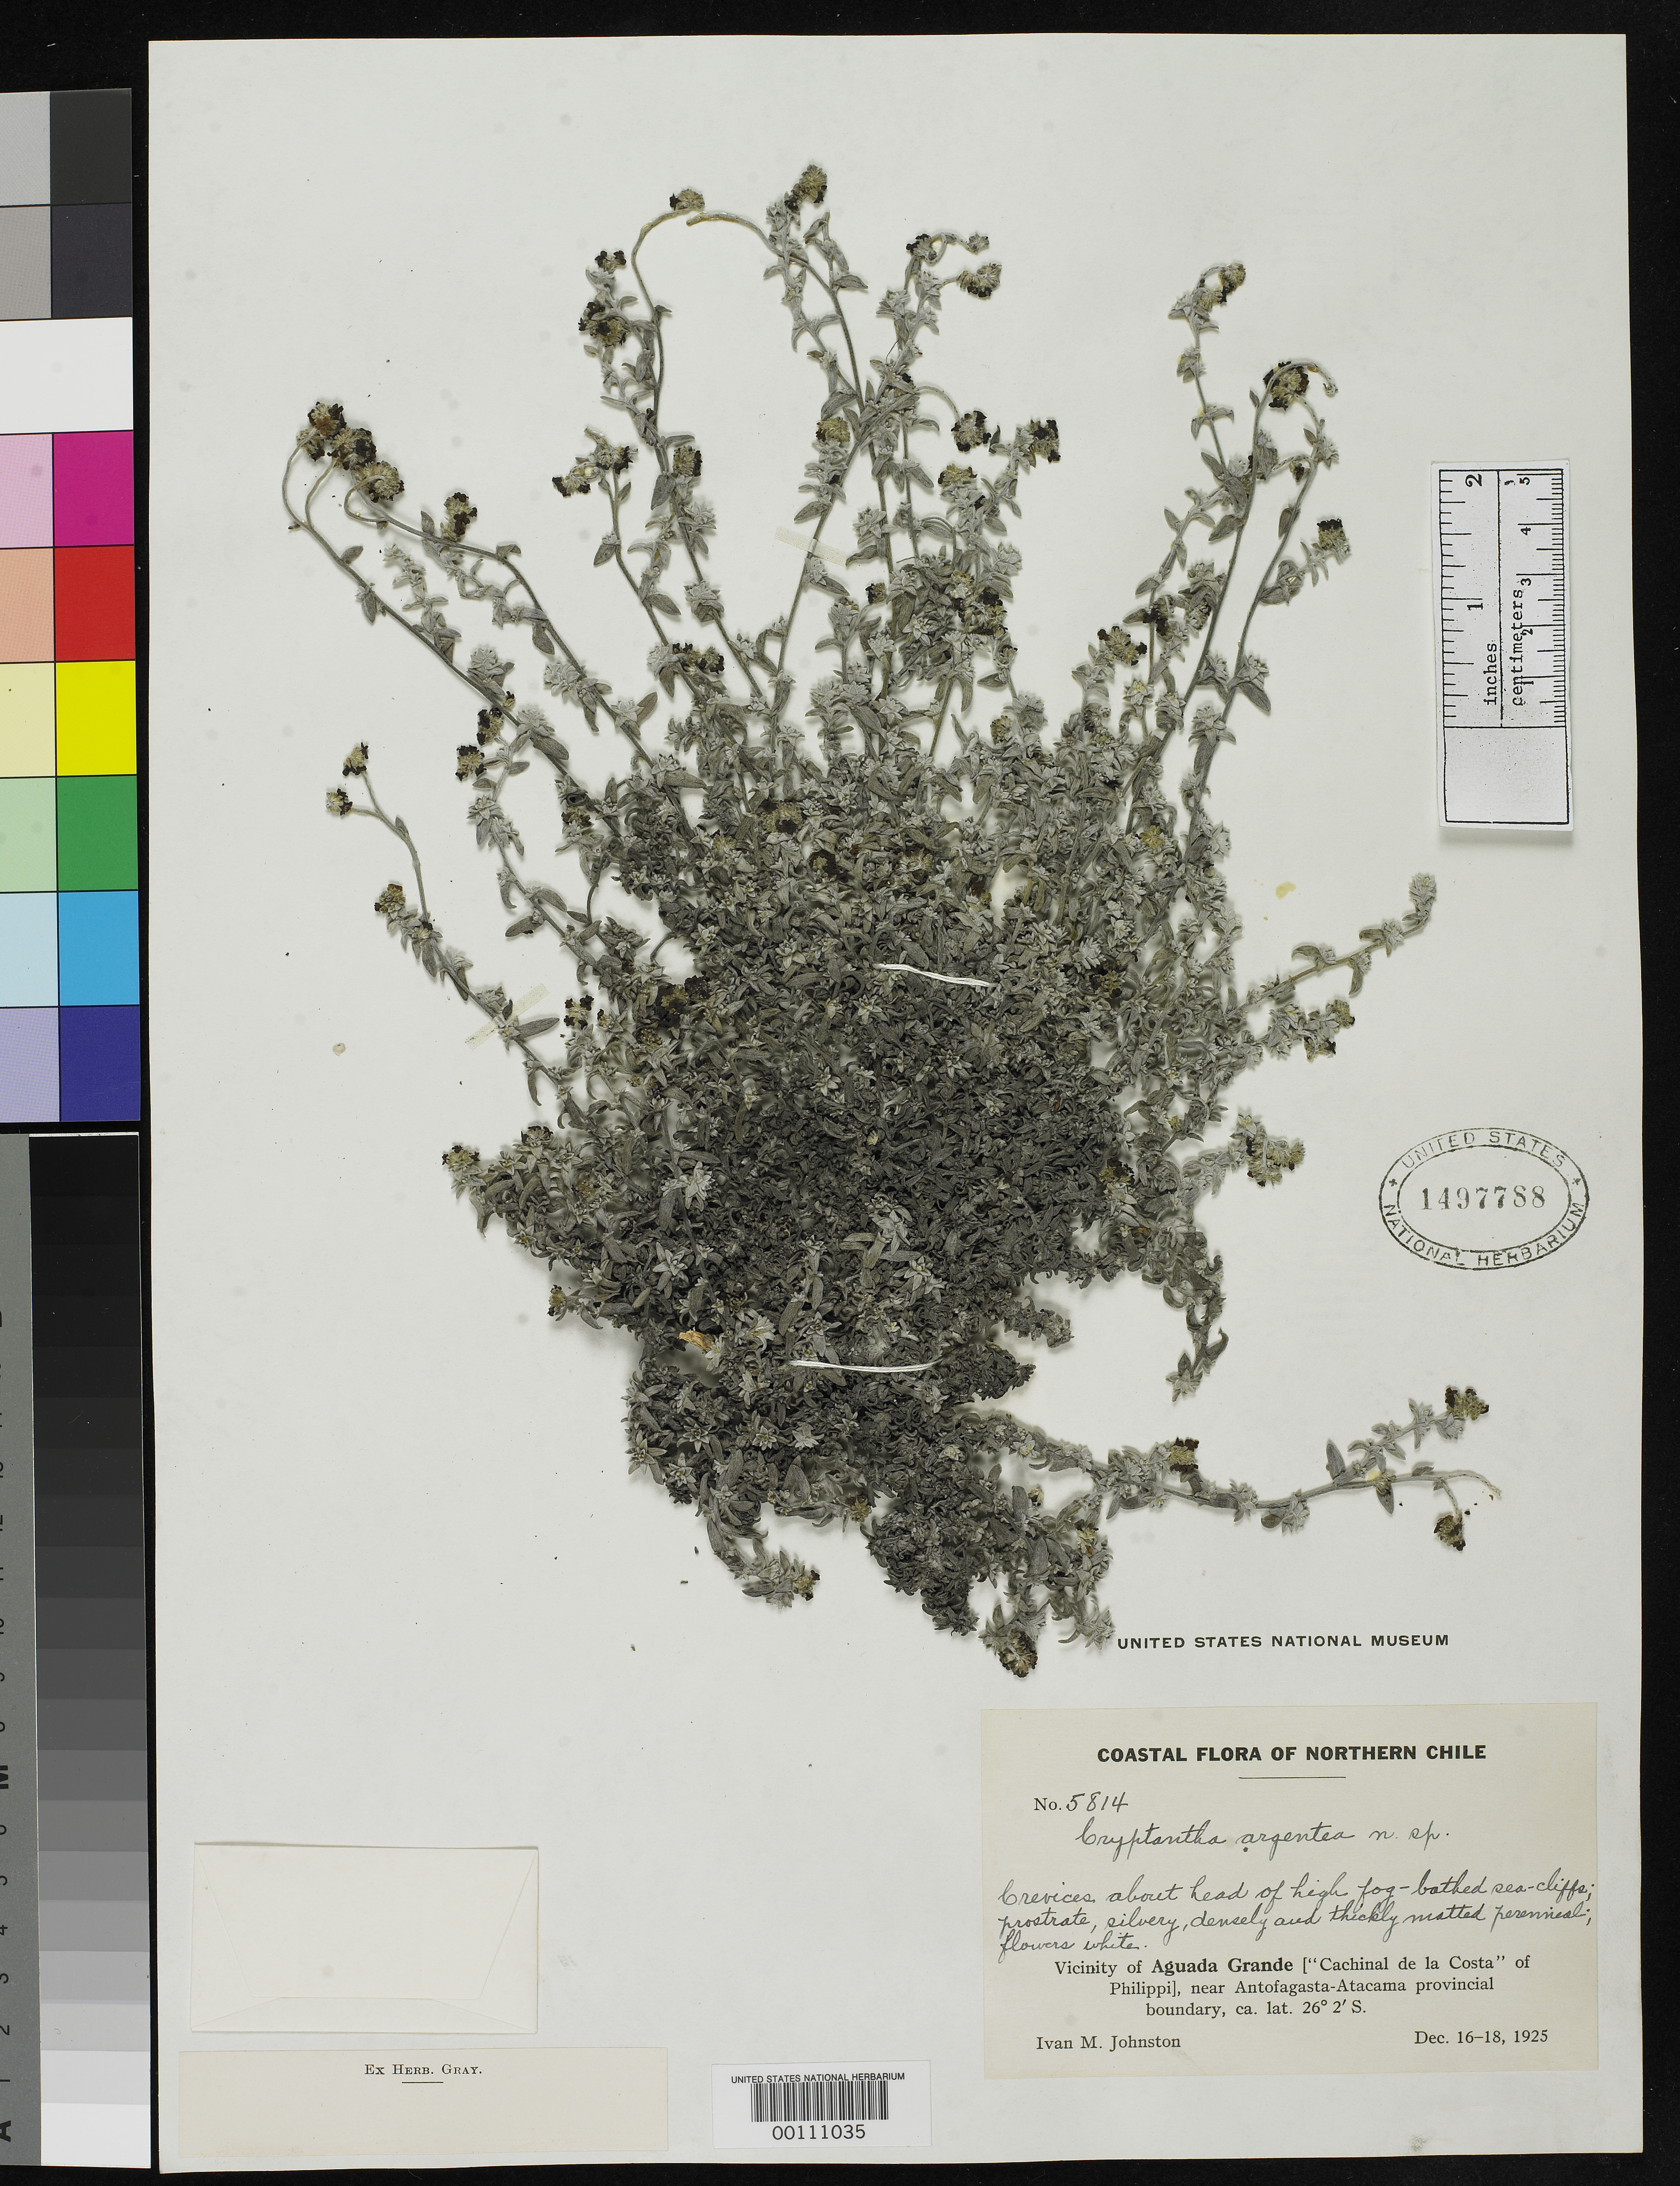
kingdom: Plantae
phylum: Tracheophyta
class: Magnoliopsida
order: Boraginales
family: Boraginaceae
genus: Cryptantha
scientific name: Cryptantha argentea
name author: I.M. Johnst.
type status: Isotype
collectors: I.M. Johnston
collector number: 5814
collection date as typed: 16 Dec 1925 to 18 Dec 1925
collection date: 1925-12-16/1925-12-18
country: Chile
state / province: Antofagasta (II) / Atacama (III)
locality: Aguada Grande.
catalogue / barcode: US 1497788